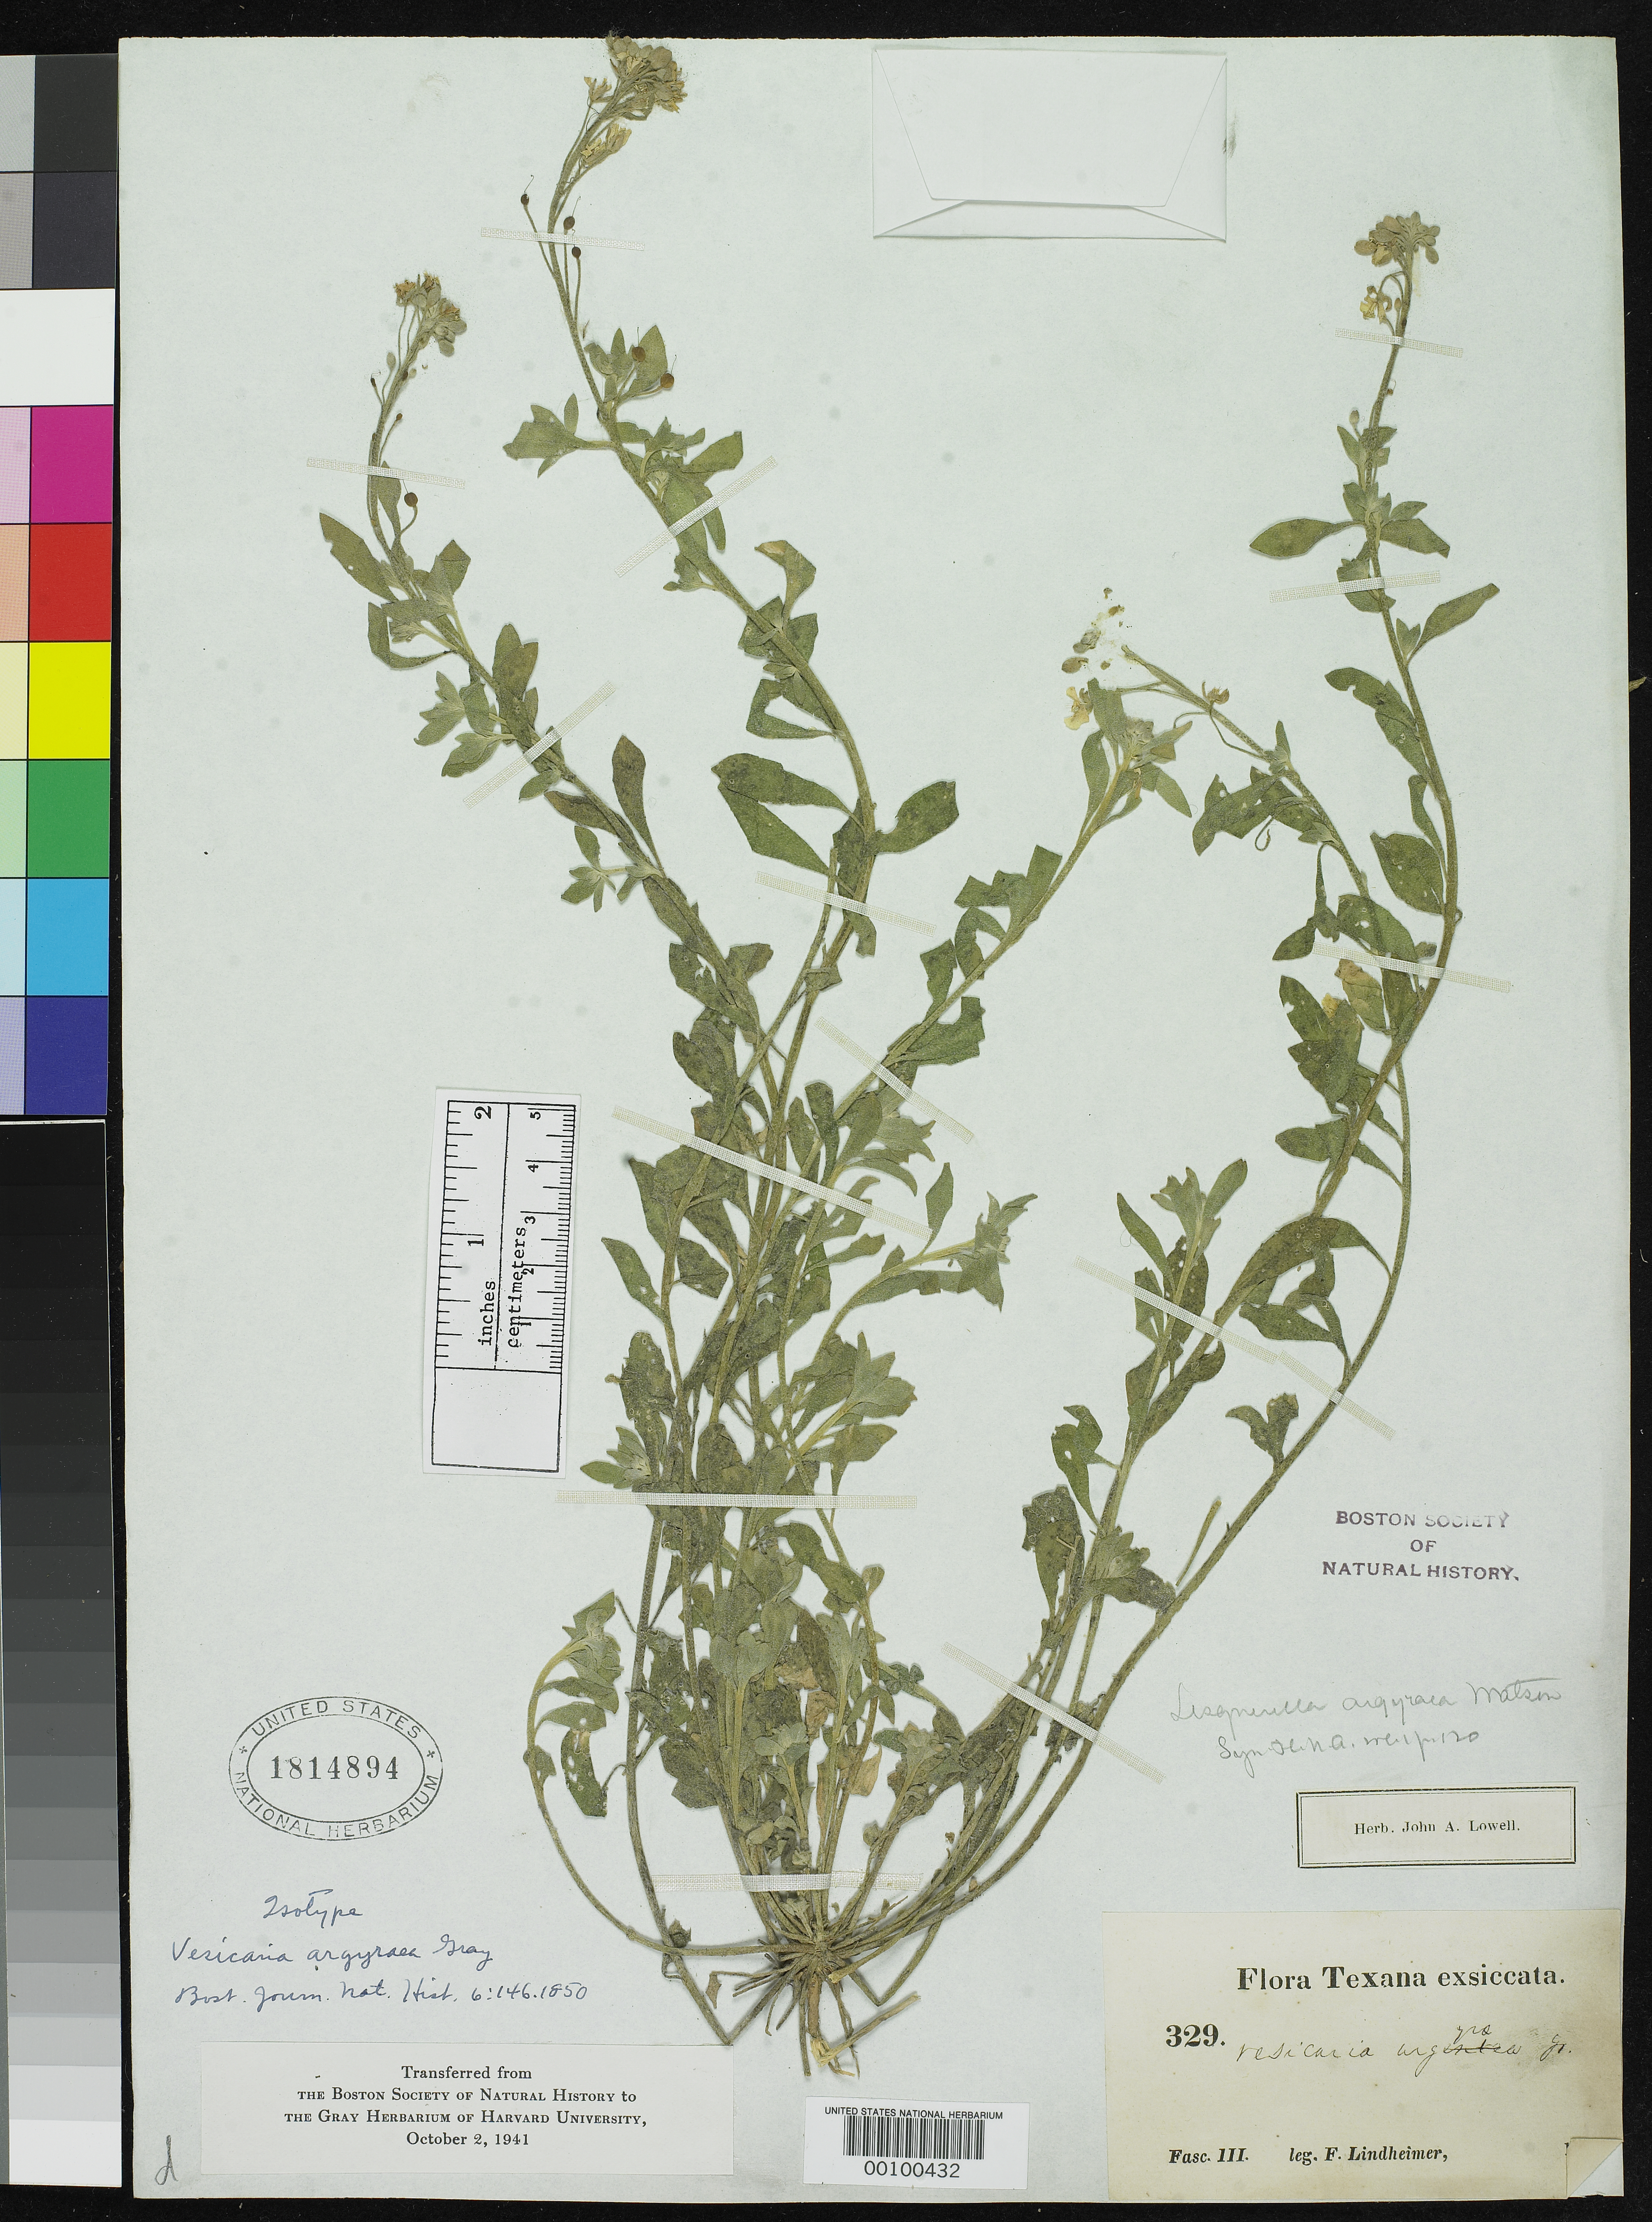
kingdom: Plantae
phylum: Tracheophyta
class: Magnoliopsida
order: Brassicales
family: Brassicaceae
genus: Physaria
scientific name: Physaria argyraea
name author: A. Gray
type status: Isosyntype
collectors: F. J. Lindheimer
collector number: III 329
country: United States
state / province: Texas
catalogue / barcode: US 1814894